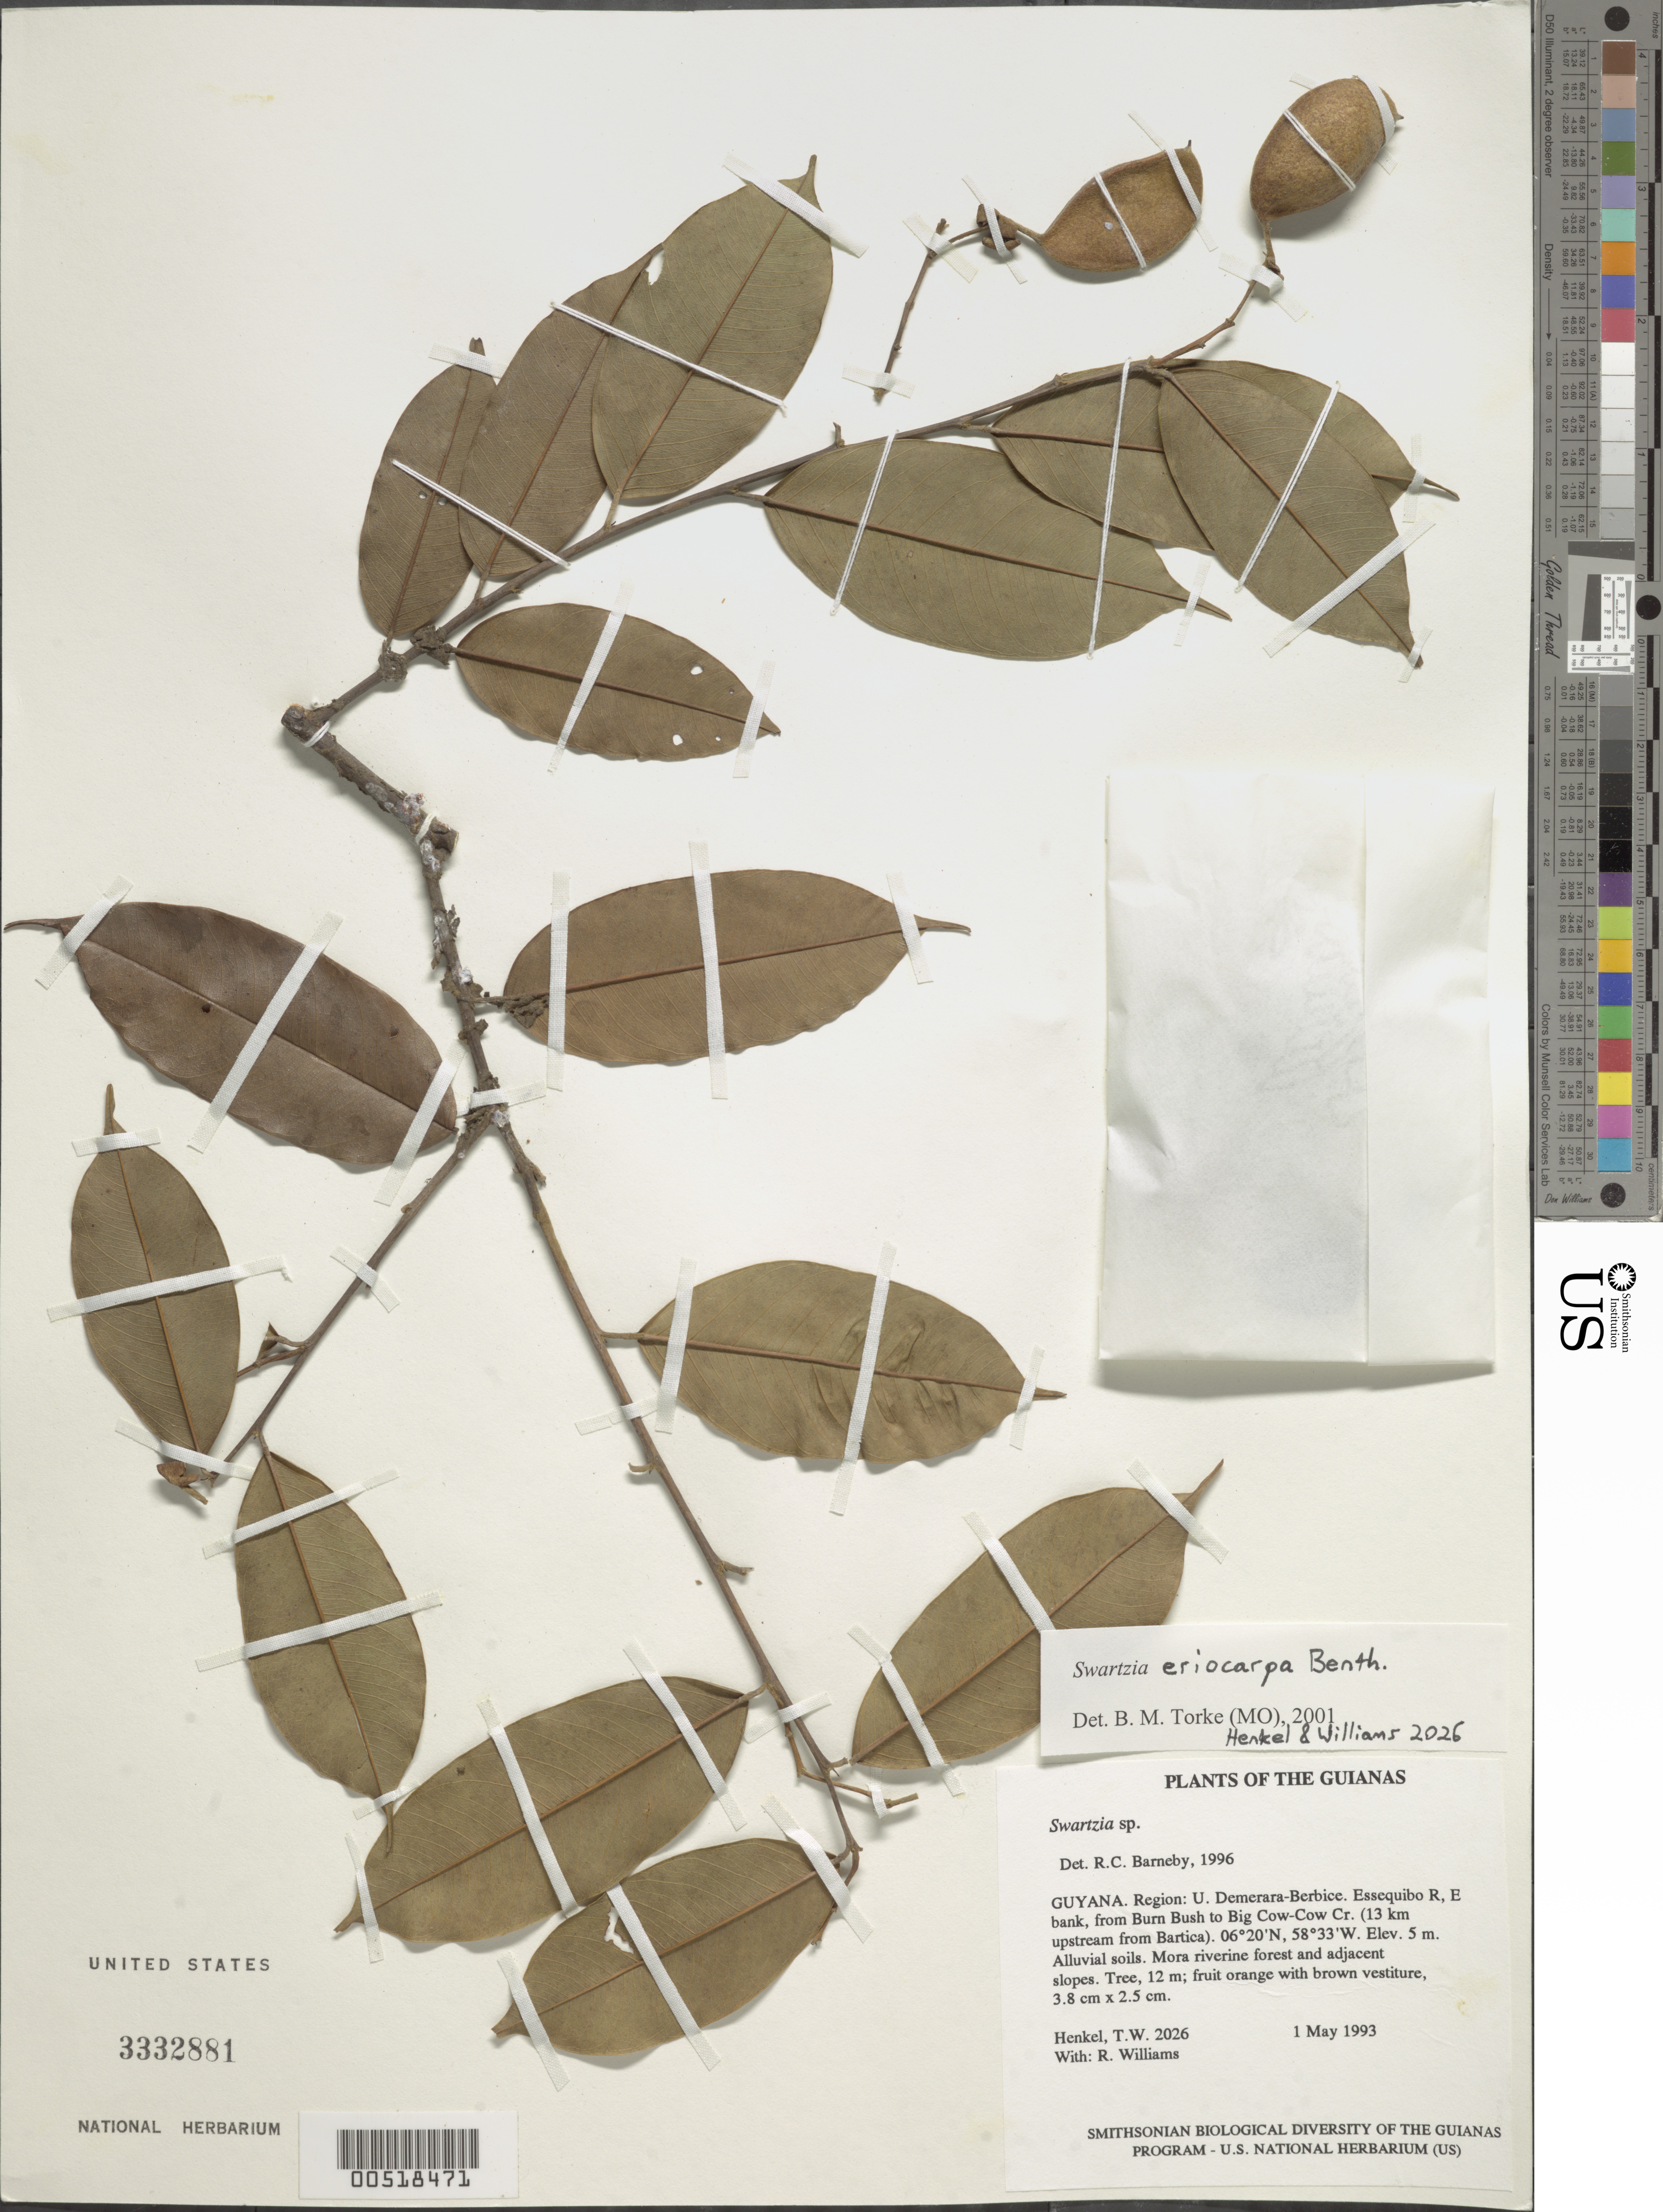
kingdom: Plantae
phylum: Tracheophyta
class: Magnoliopsida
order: Fabales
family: Fabaceae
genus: Swartzia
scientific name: Swartzia eriocarpa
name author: Benth.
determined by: Torke, B. M., (MO)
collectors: T. Henkel & R. Williams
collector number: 2026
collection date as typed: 1 May 1993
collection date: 1993-05-01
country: Guyana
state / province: U. Demerara-Berbice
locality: Essequibo R, E bank, from Burn Bush to Big Cow-Cow Cr. (13 km upstream from Bartica)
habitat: Alluvial soils. Mora riverine forest and adjacent slopes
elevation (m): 5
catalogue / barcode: US 3332881